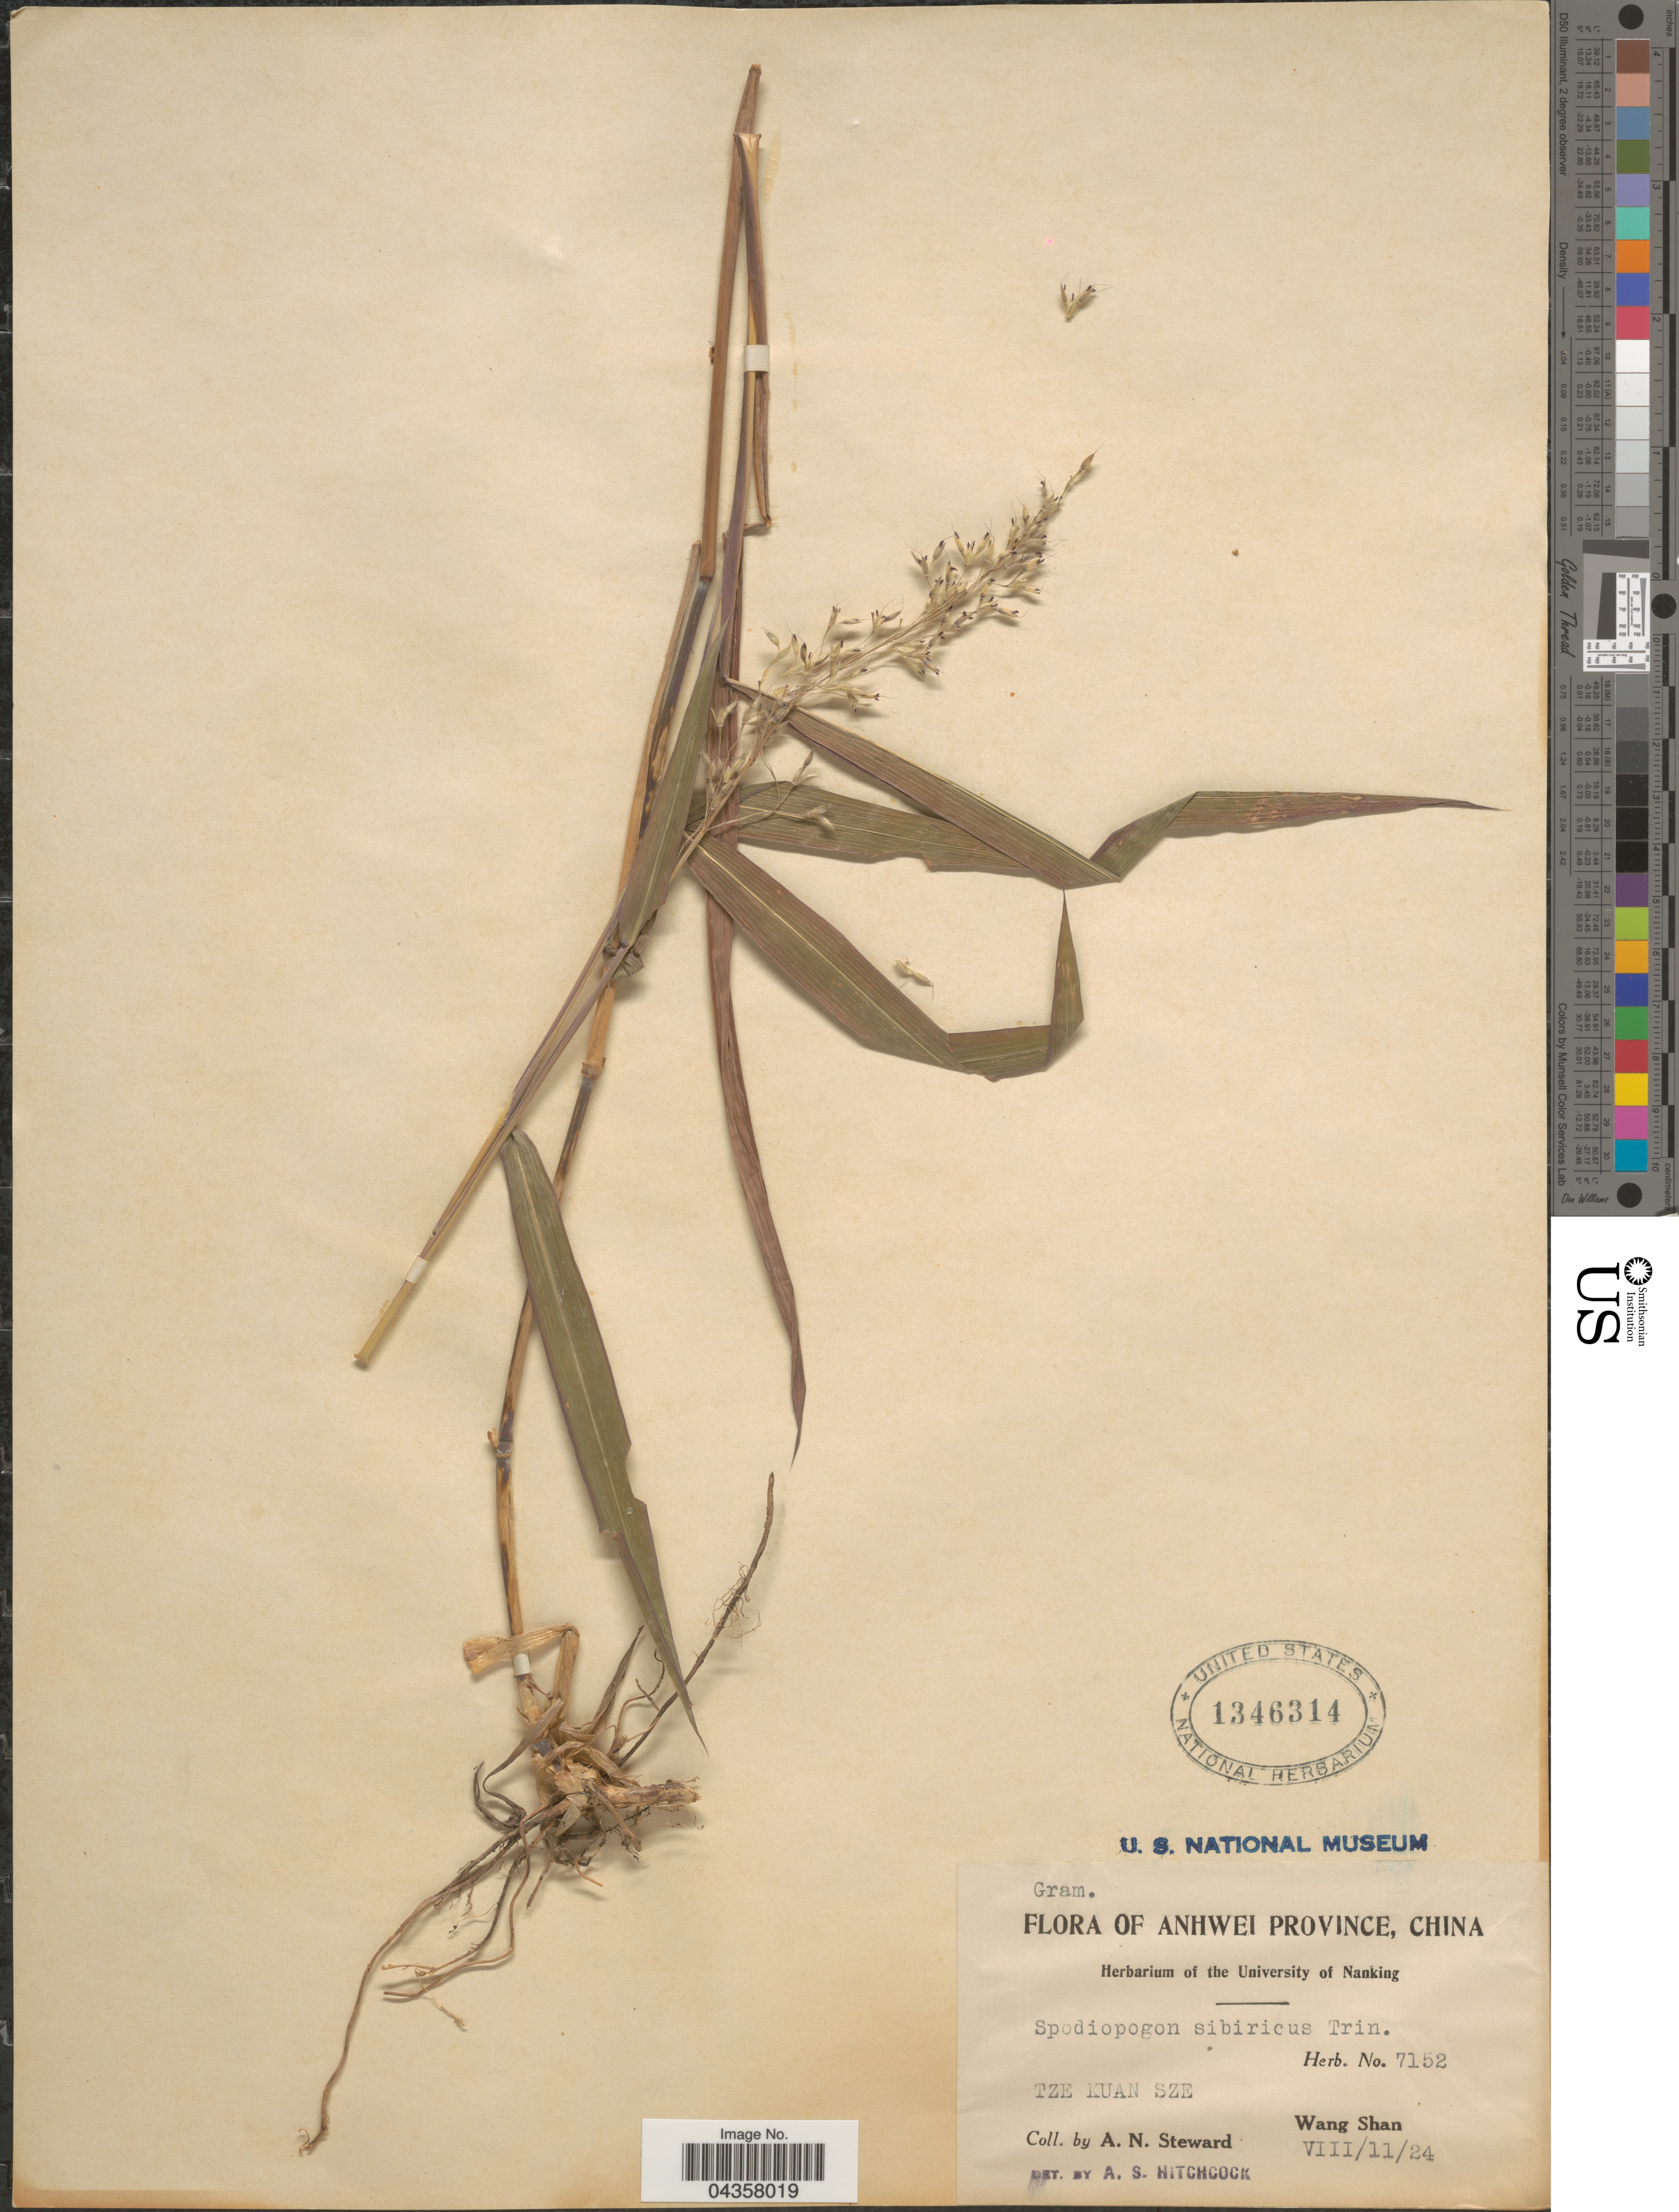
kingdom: Plantae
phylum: Tracheophyta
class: Liliopsida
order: Poales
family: Poaceae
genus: Spodiopogon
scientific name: Spodiopogon sibiricus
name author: Trin.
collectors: A. N. Steward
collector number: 7152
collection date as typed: Transcribed d/m/y: 11/8/24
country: China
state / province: Anhui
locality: Anhwei Province. Tze Kuan Sze. Wang Shan.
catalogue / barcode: US 1346314